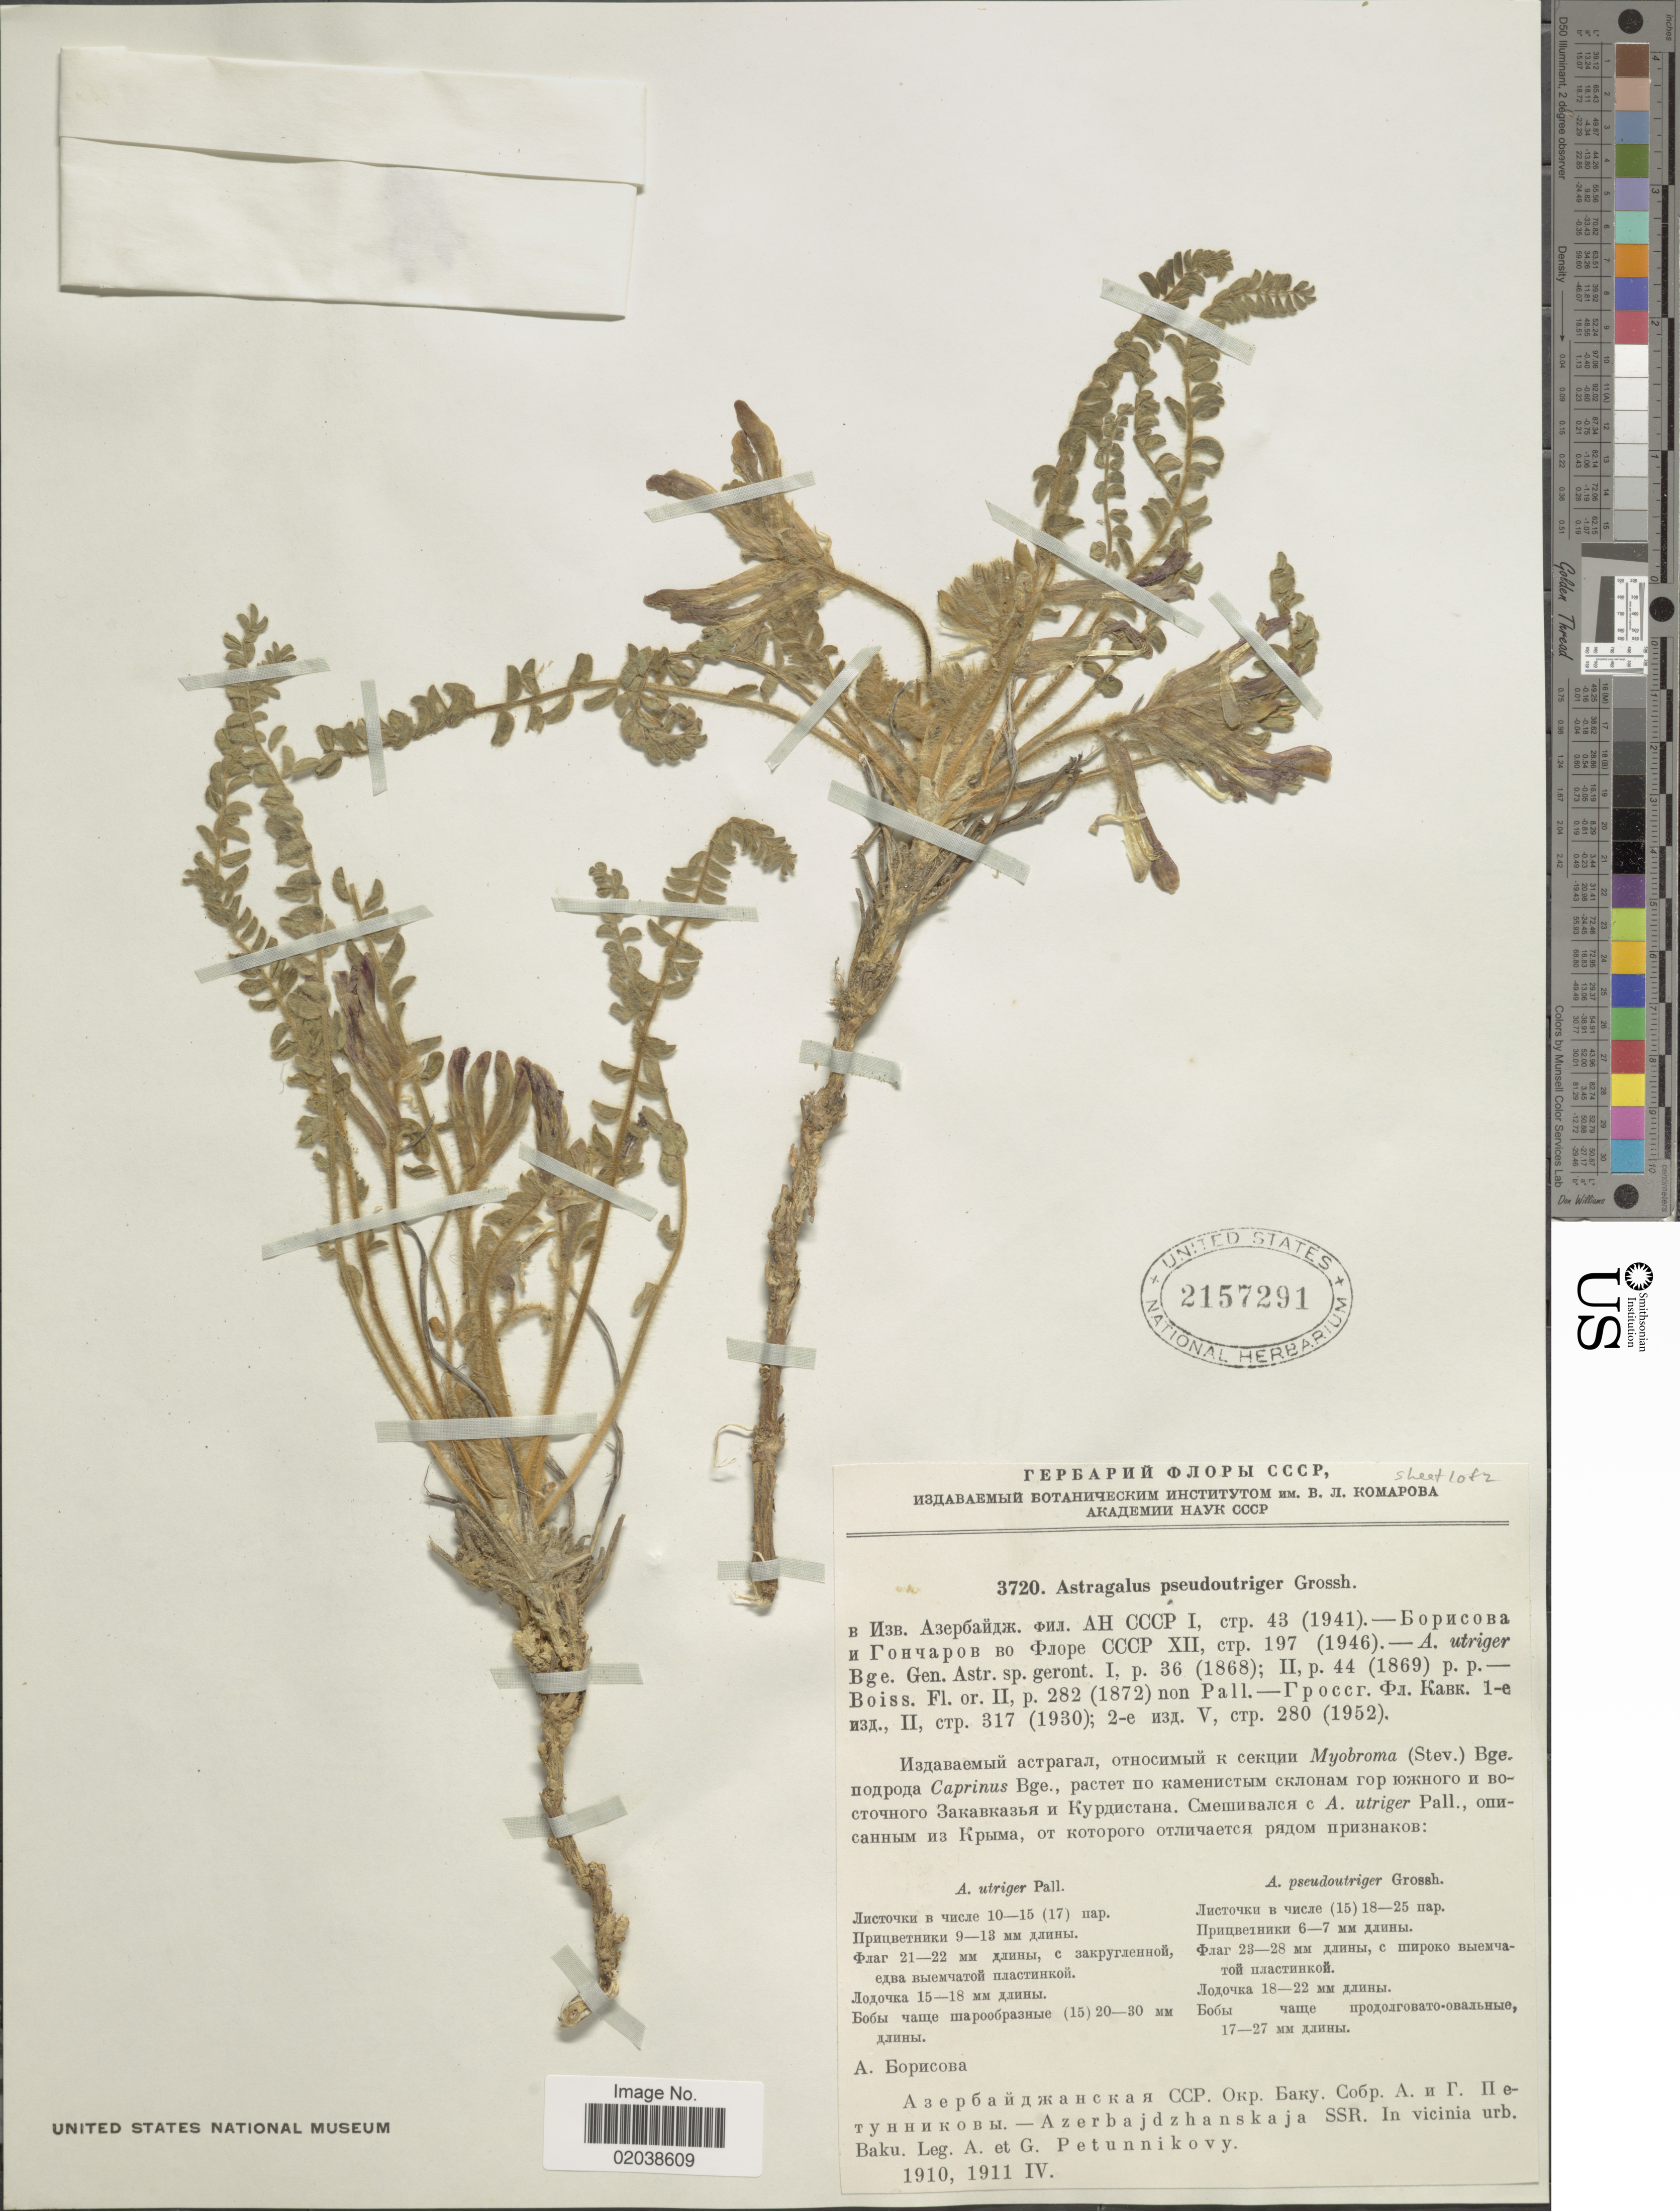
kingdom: Plantae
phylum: Tracheophyta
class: Magnoliopsida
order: Fabales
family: Fabaceae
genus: Astragalus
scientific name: Astragalus pseudoutriger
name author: Grossh.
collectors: A. Petunnikovy & G. Pettunikovy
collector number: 3720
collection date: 1910-04/1911-04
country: Azerbaijan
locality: Azerbajdzhanskaja SSR. In vicina urb. Baku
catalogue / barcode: US 2157291